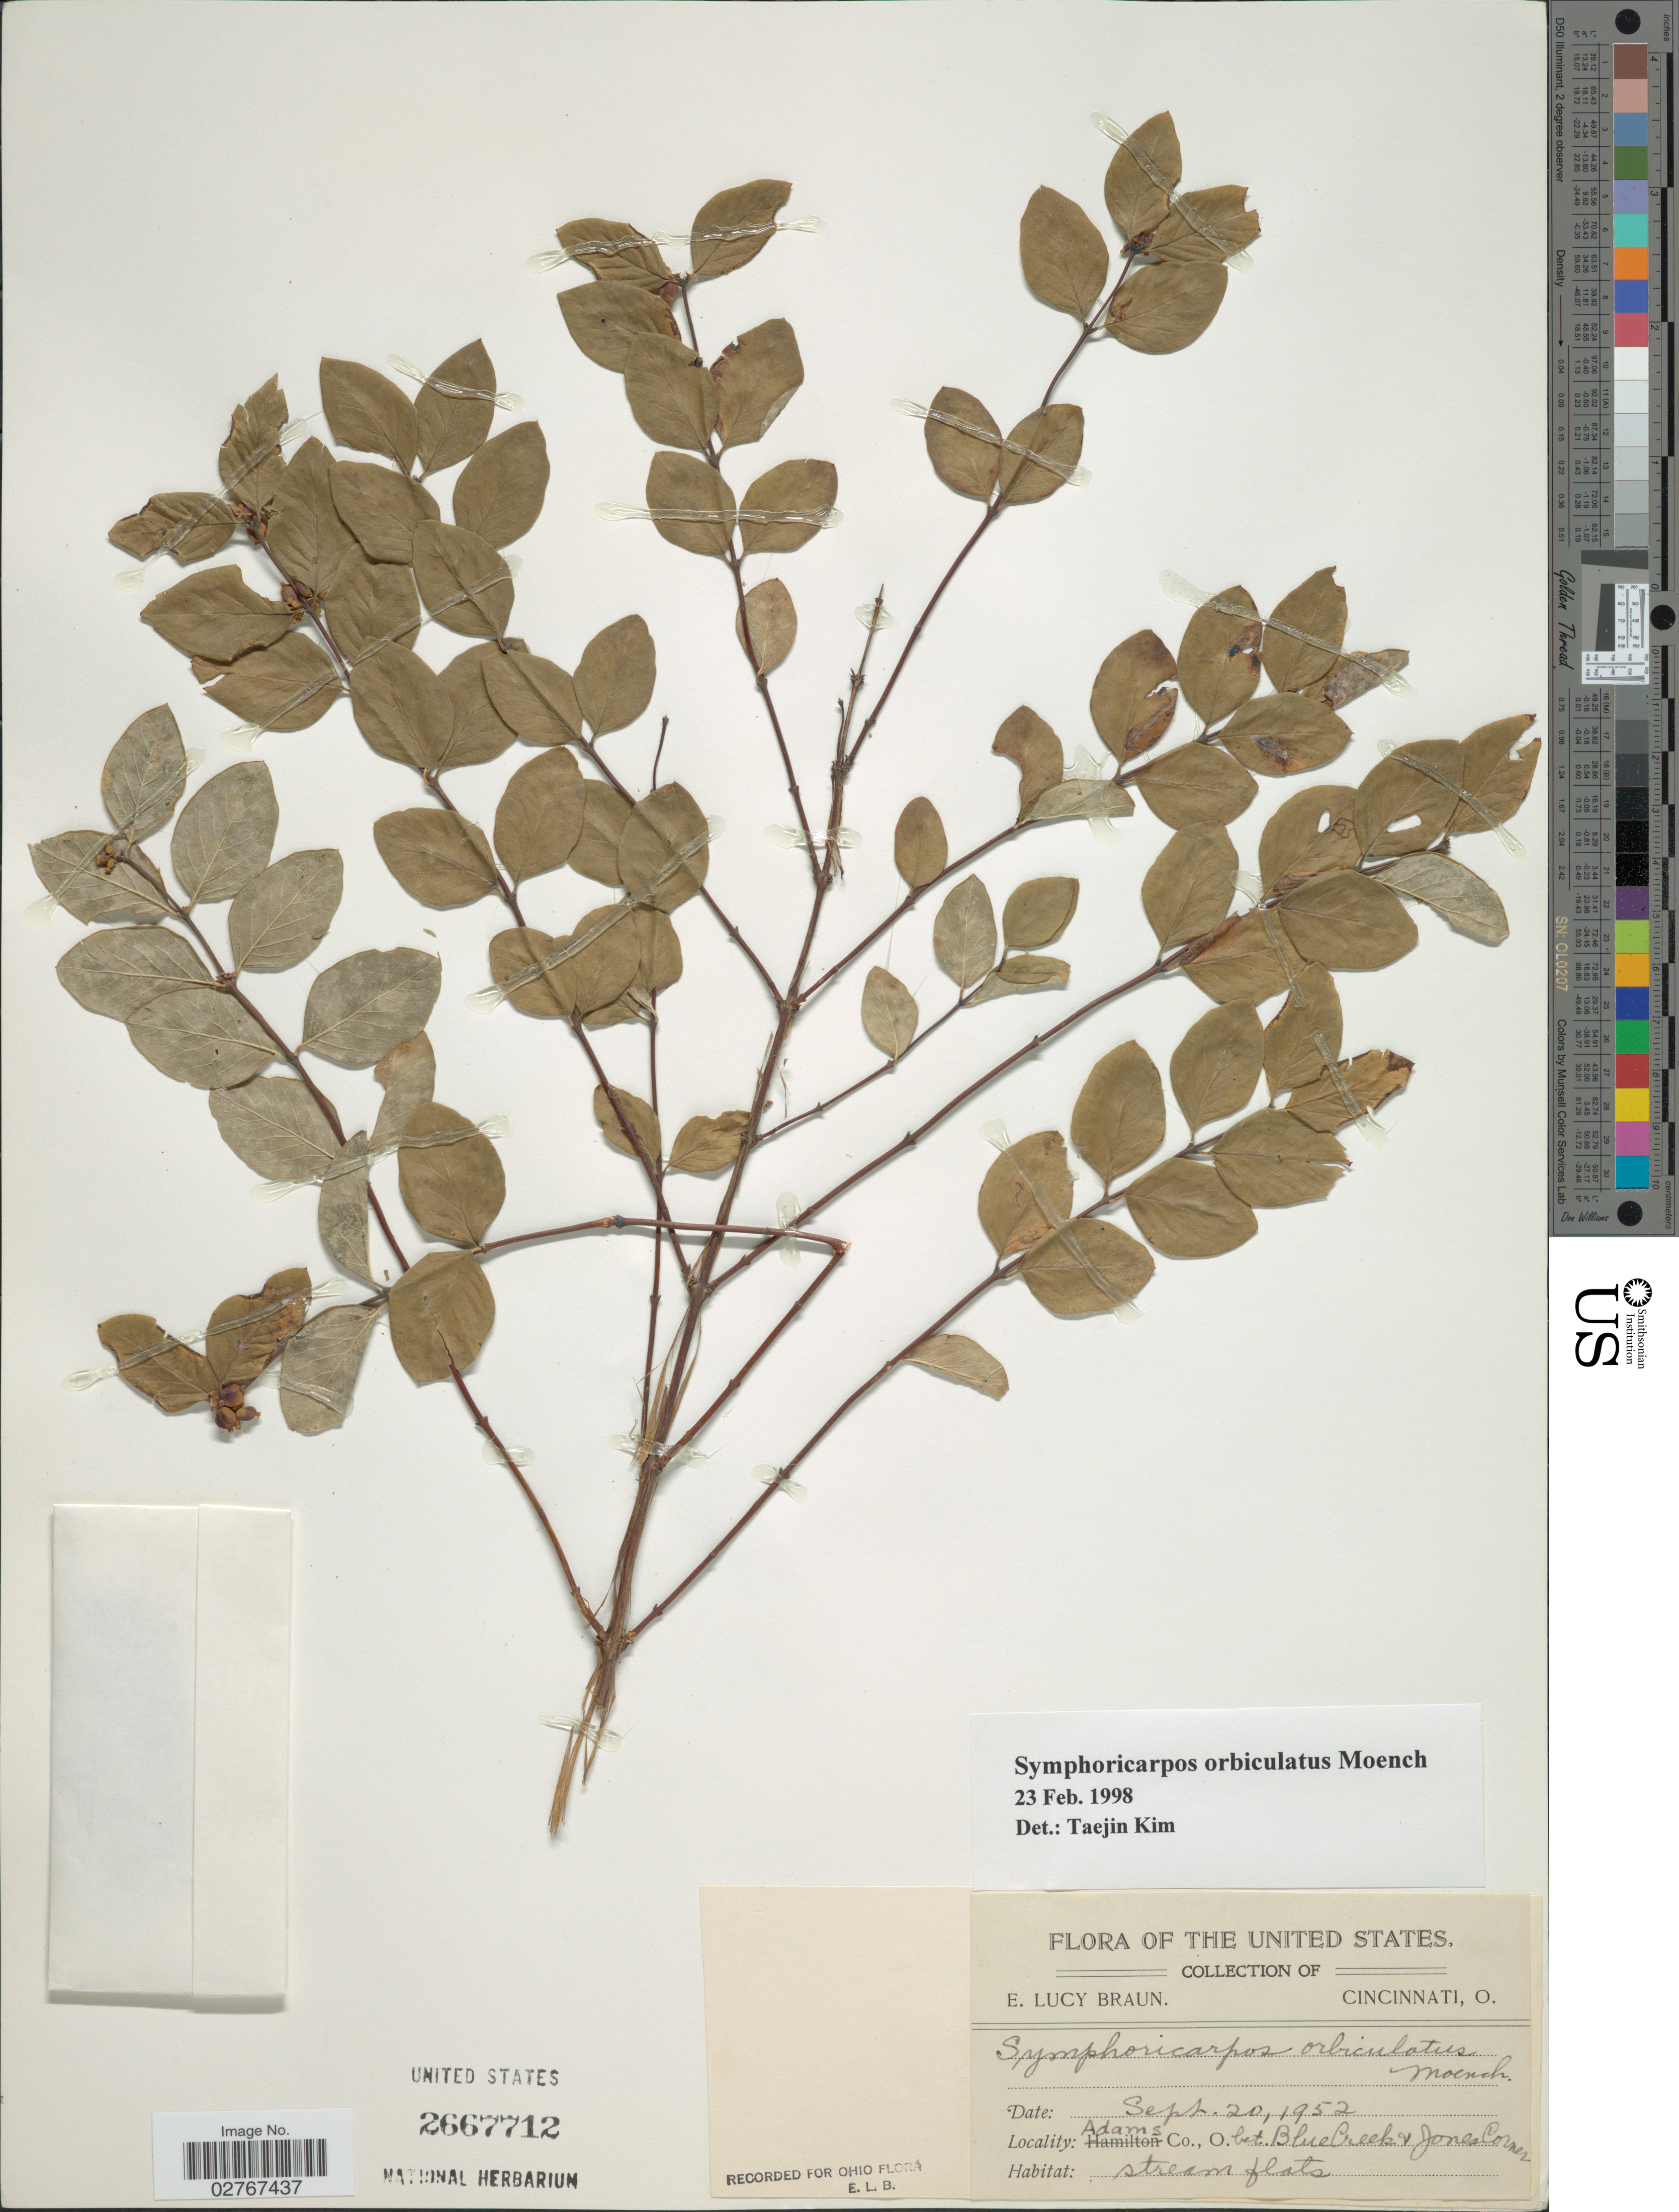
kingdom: Plantae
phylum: Tracheophyta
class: Magnoliopsida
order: Dipsacales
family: Caprifoliaceae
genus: Symphoricarpos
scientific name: Symphoricarpos orbiculatus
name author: Moench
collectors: E. L. Braun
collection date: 1952-09-20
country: United States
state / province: Ohio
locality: Adams Co., O. between Blue Creek & Jones Corner.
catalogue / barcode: US 2667712